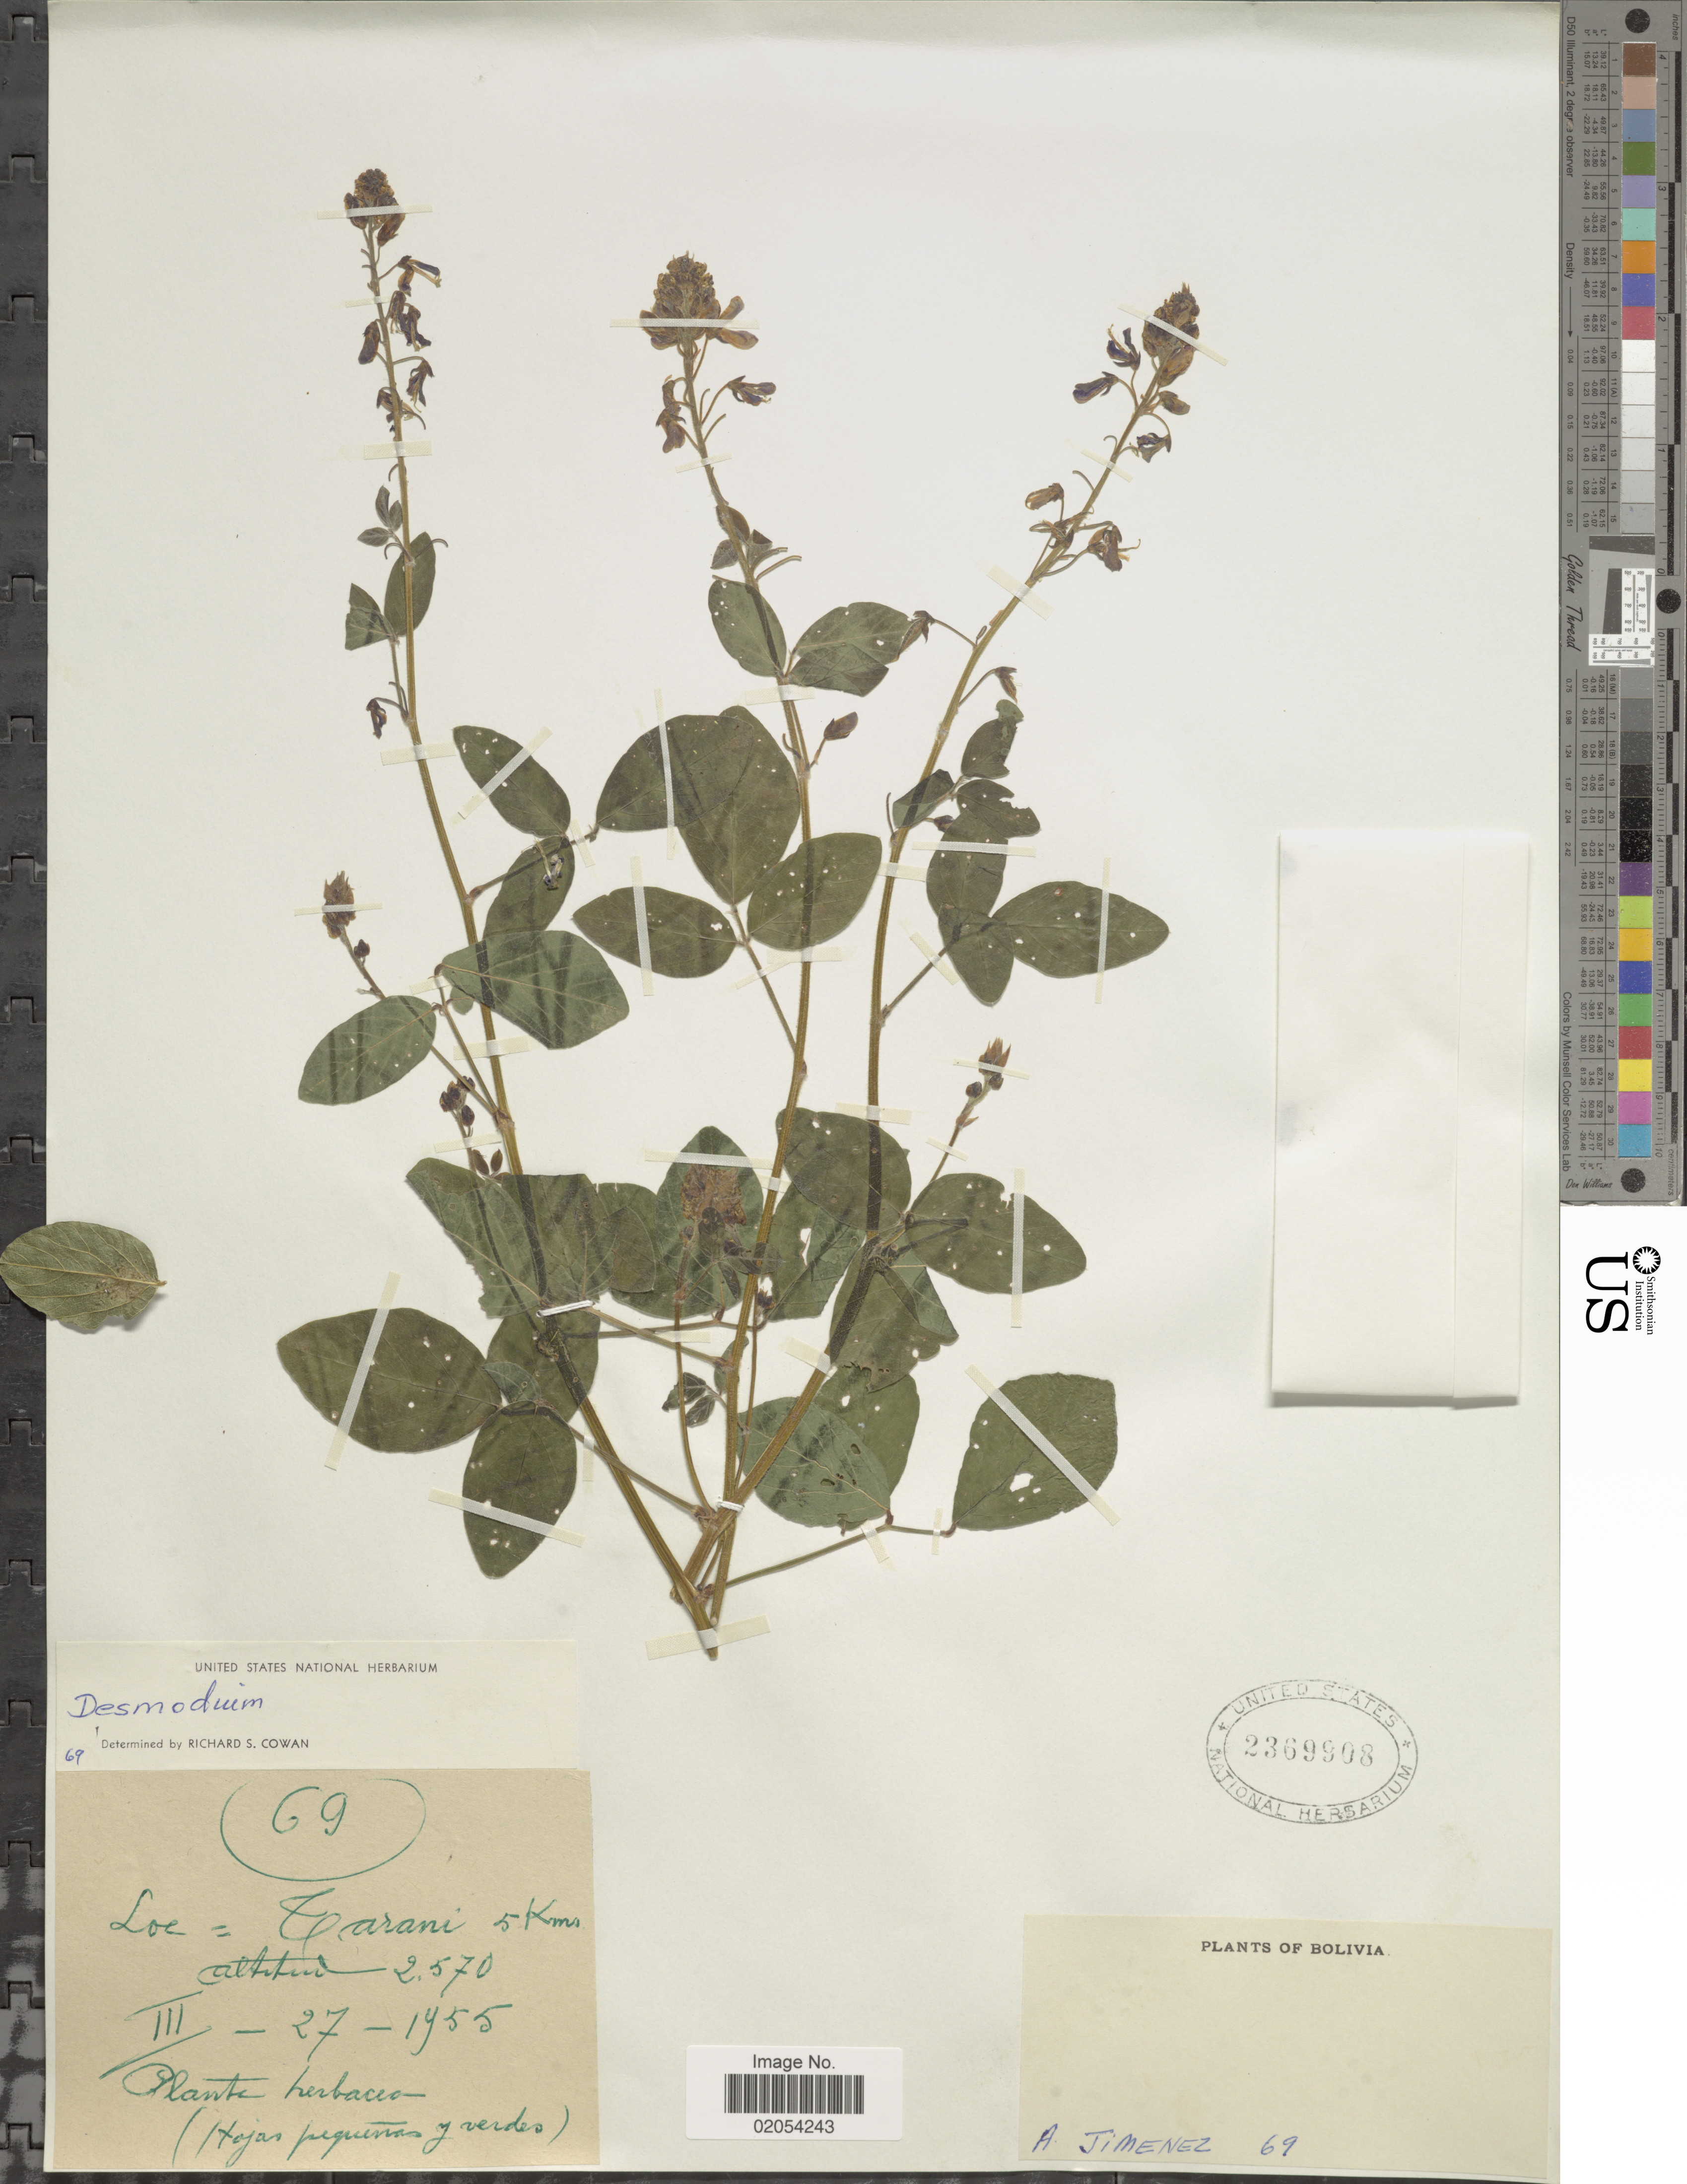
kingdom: Plantae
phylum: Tracheophyta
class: Magnoliopsida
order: Fabales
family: Fabaceae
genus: Desmodium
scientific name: Desmodium sp.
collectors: A. Jimenez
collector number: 69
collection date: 1955-03-27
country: Bolivia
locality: Bolivia, Tarani 5 Kms.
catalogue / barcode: US 2369908